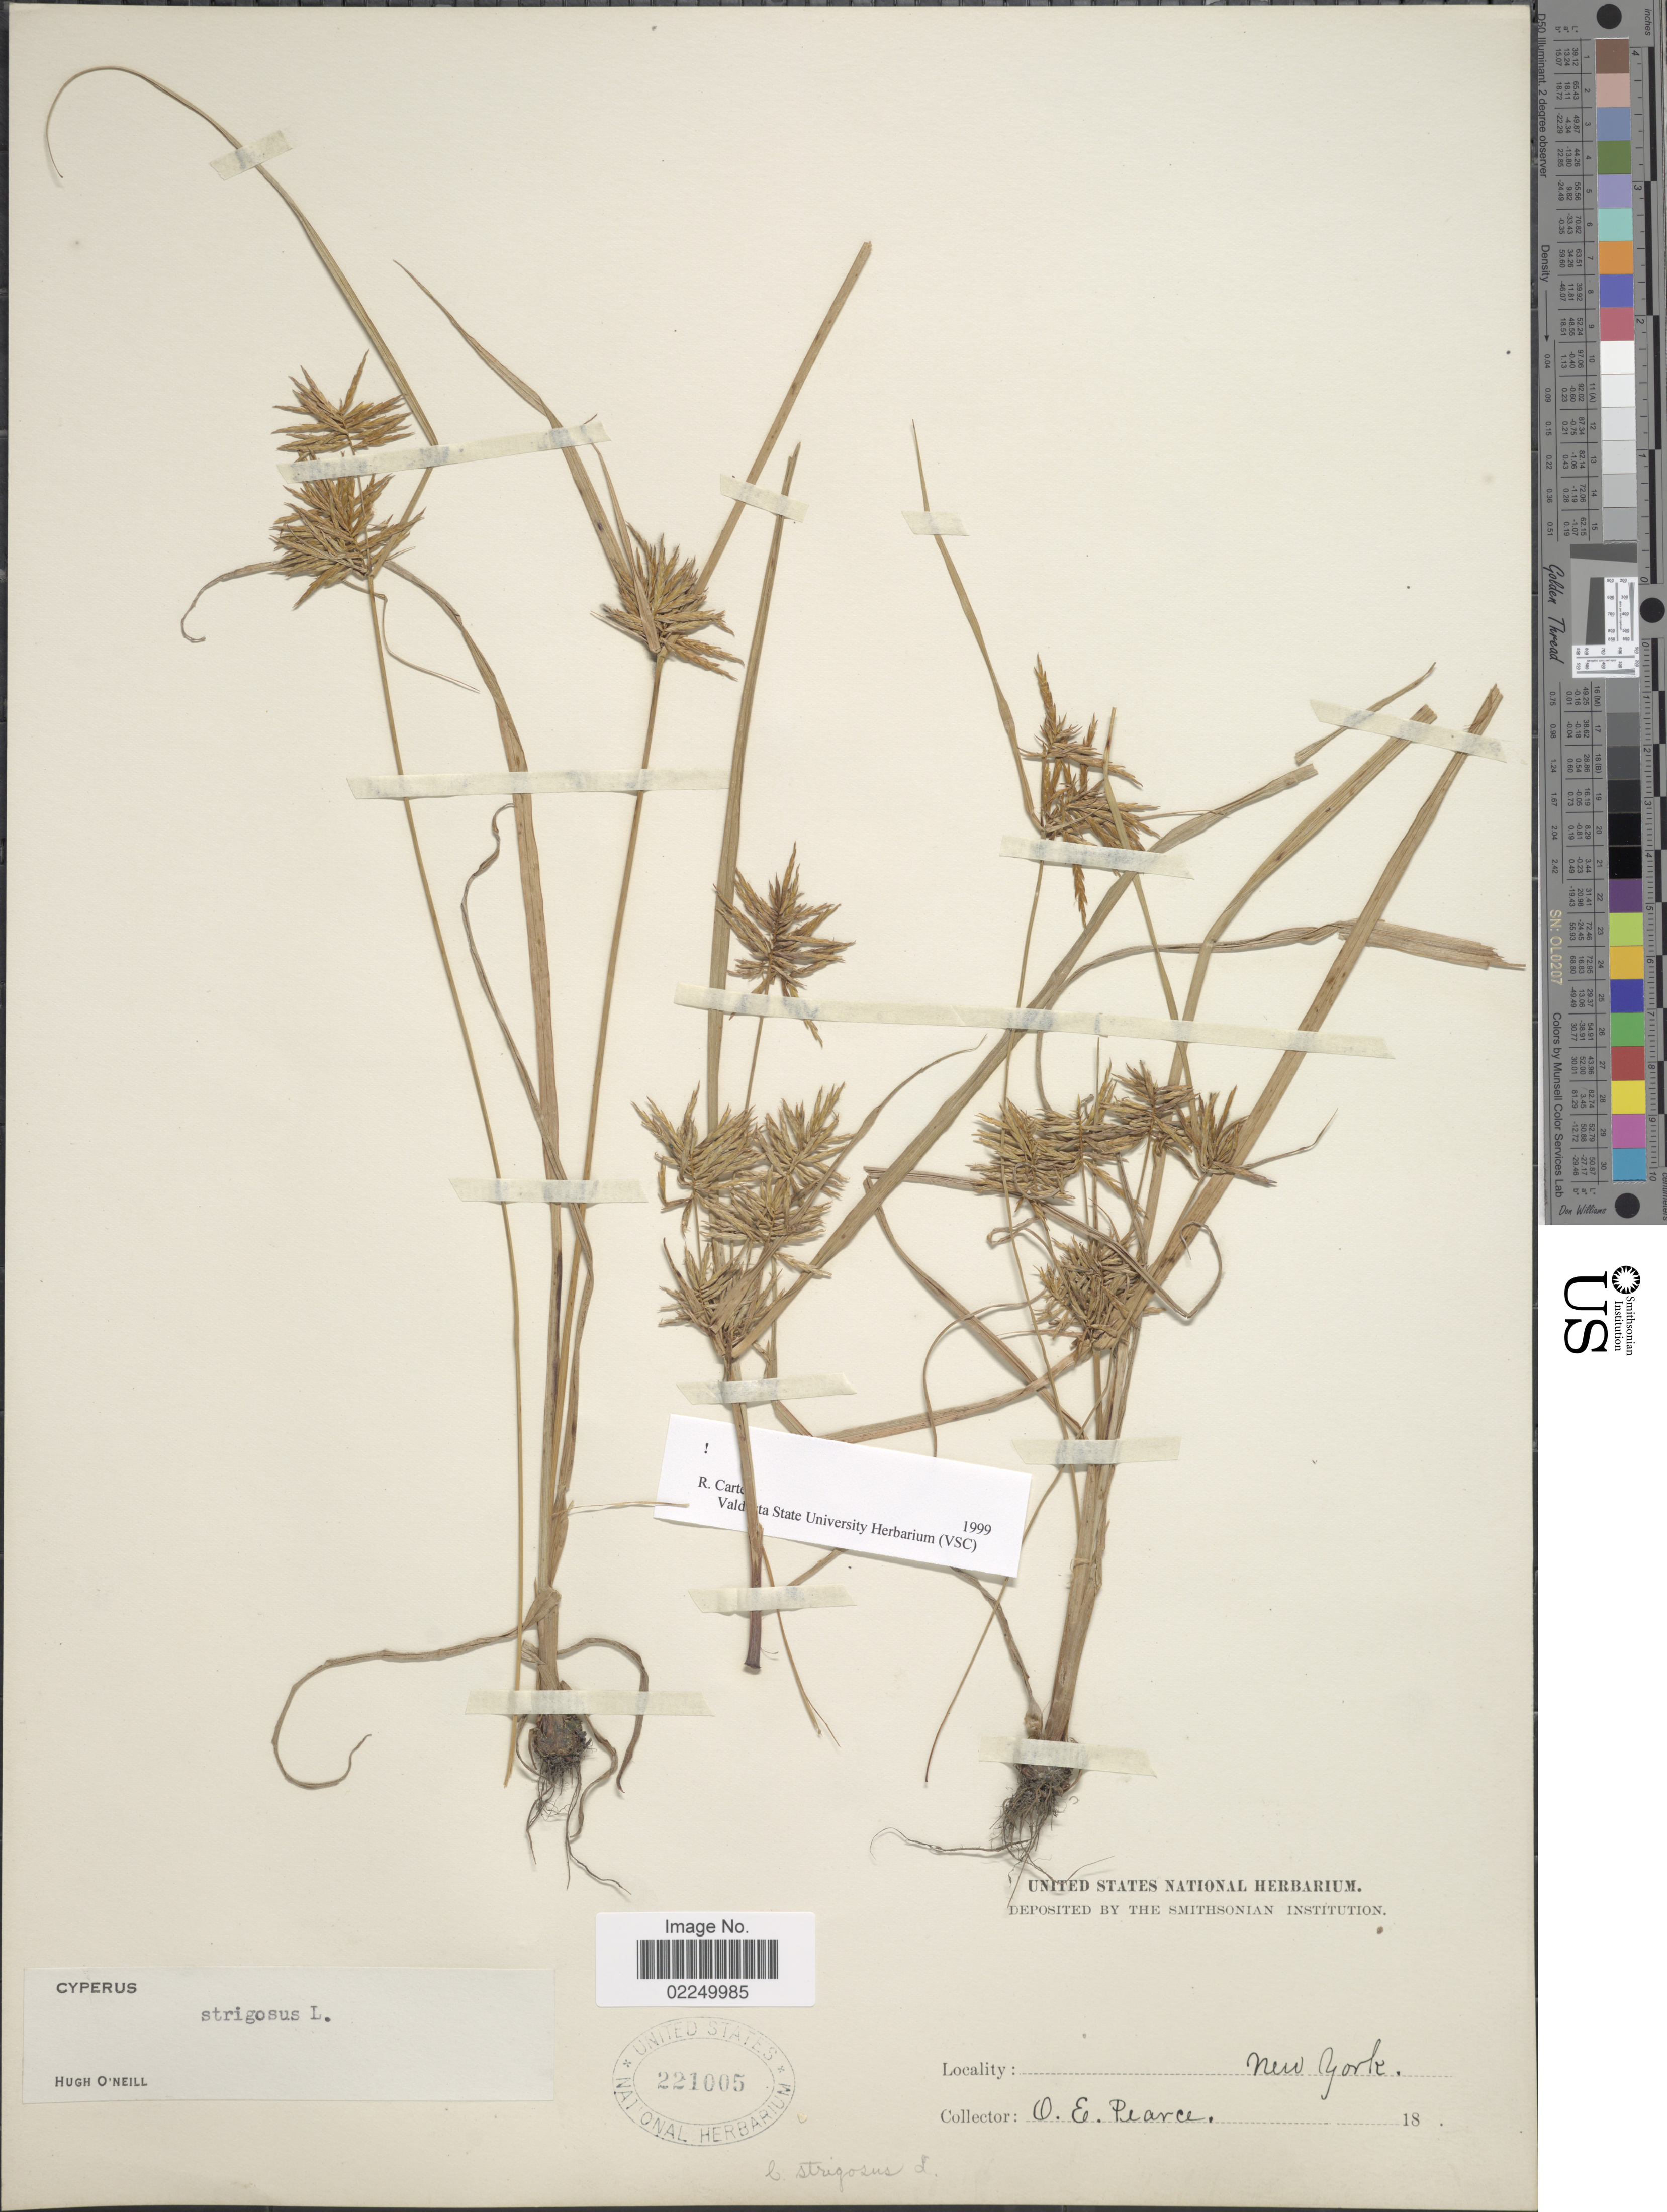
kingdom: Plantae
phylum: Tracheophyta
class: Liliopsida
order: Poales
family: Cyperaceae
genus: Cyperus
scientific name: Cyperus strigosus L.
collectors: O. E. Pearce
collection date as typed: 18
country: United States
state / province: New York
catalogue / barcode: US 221005